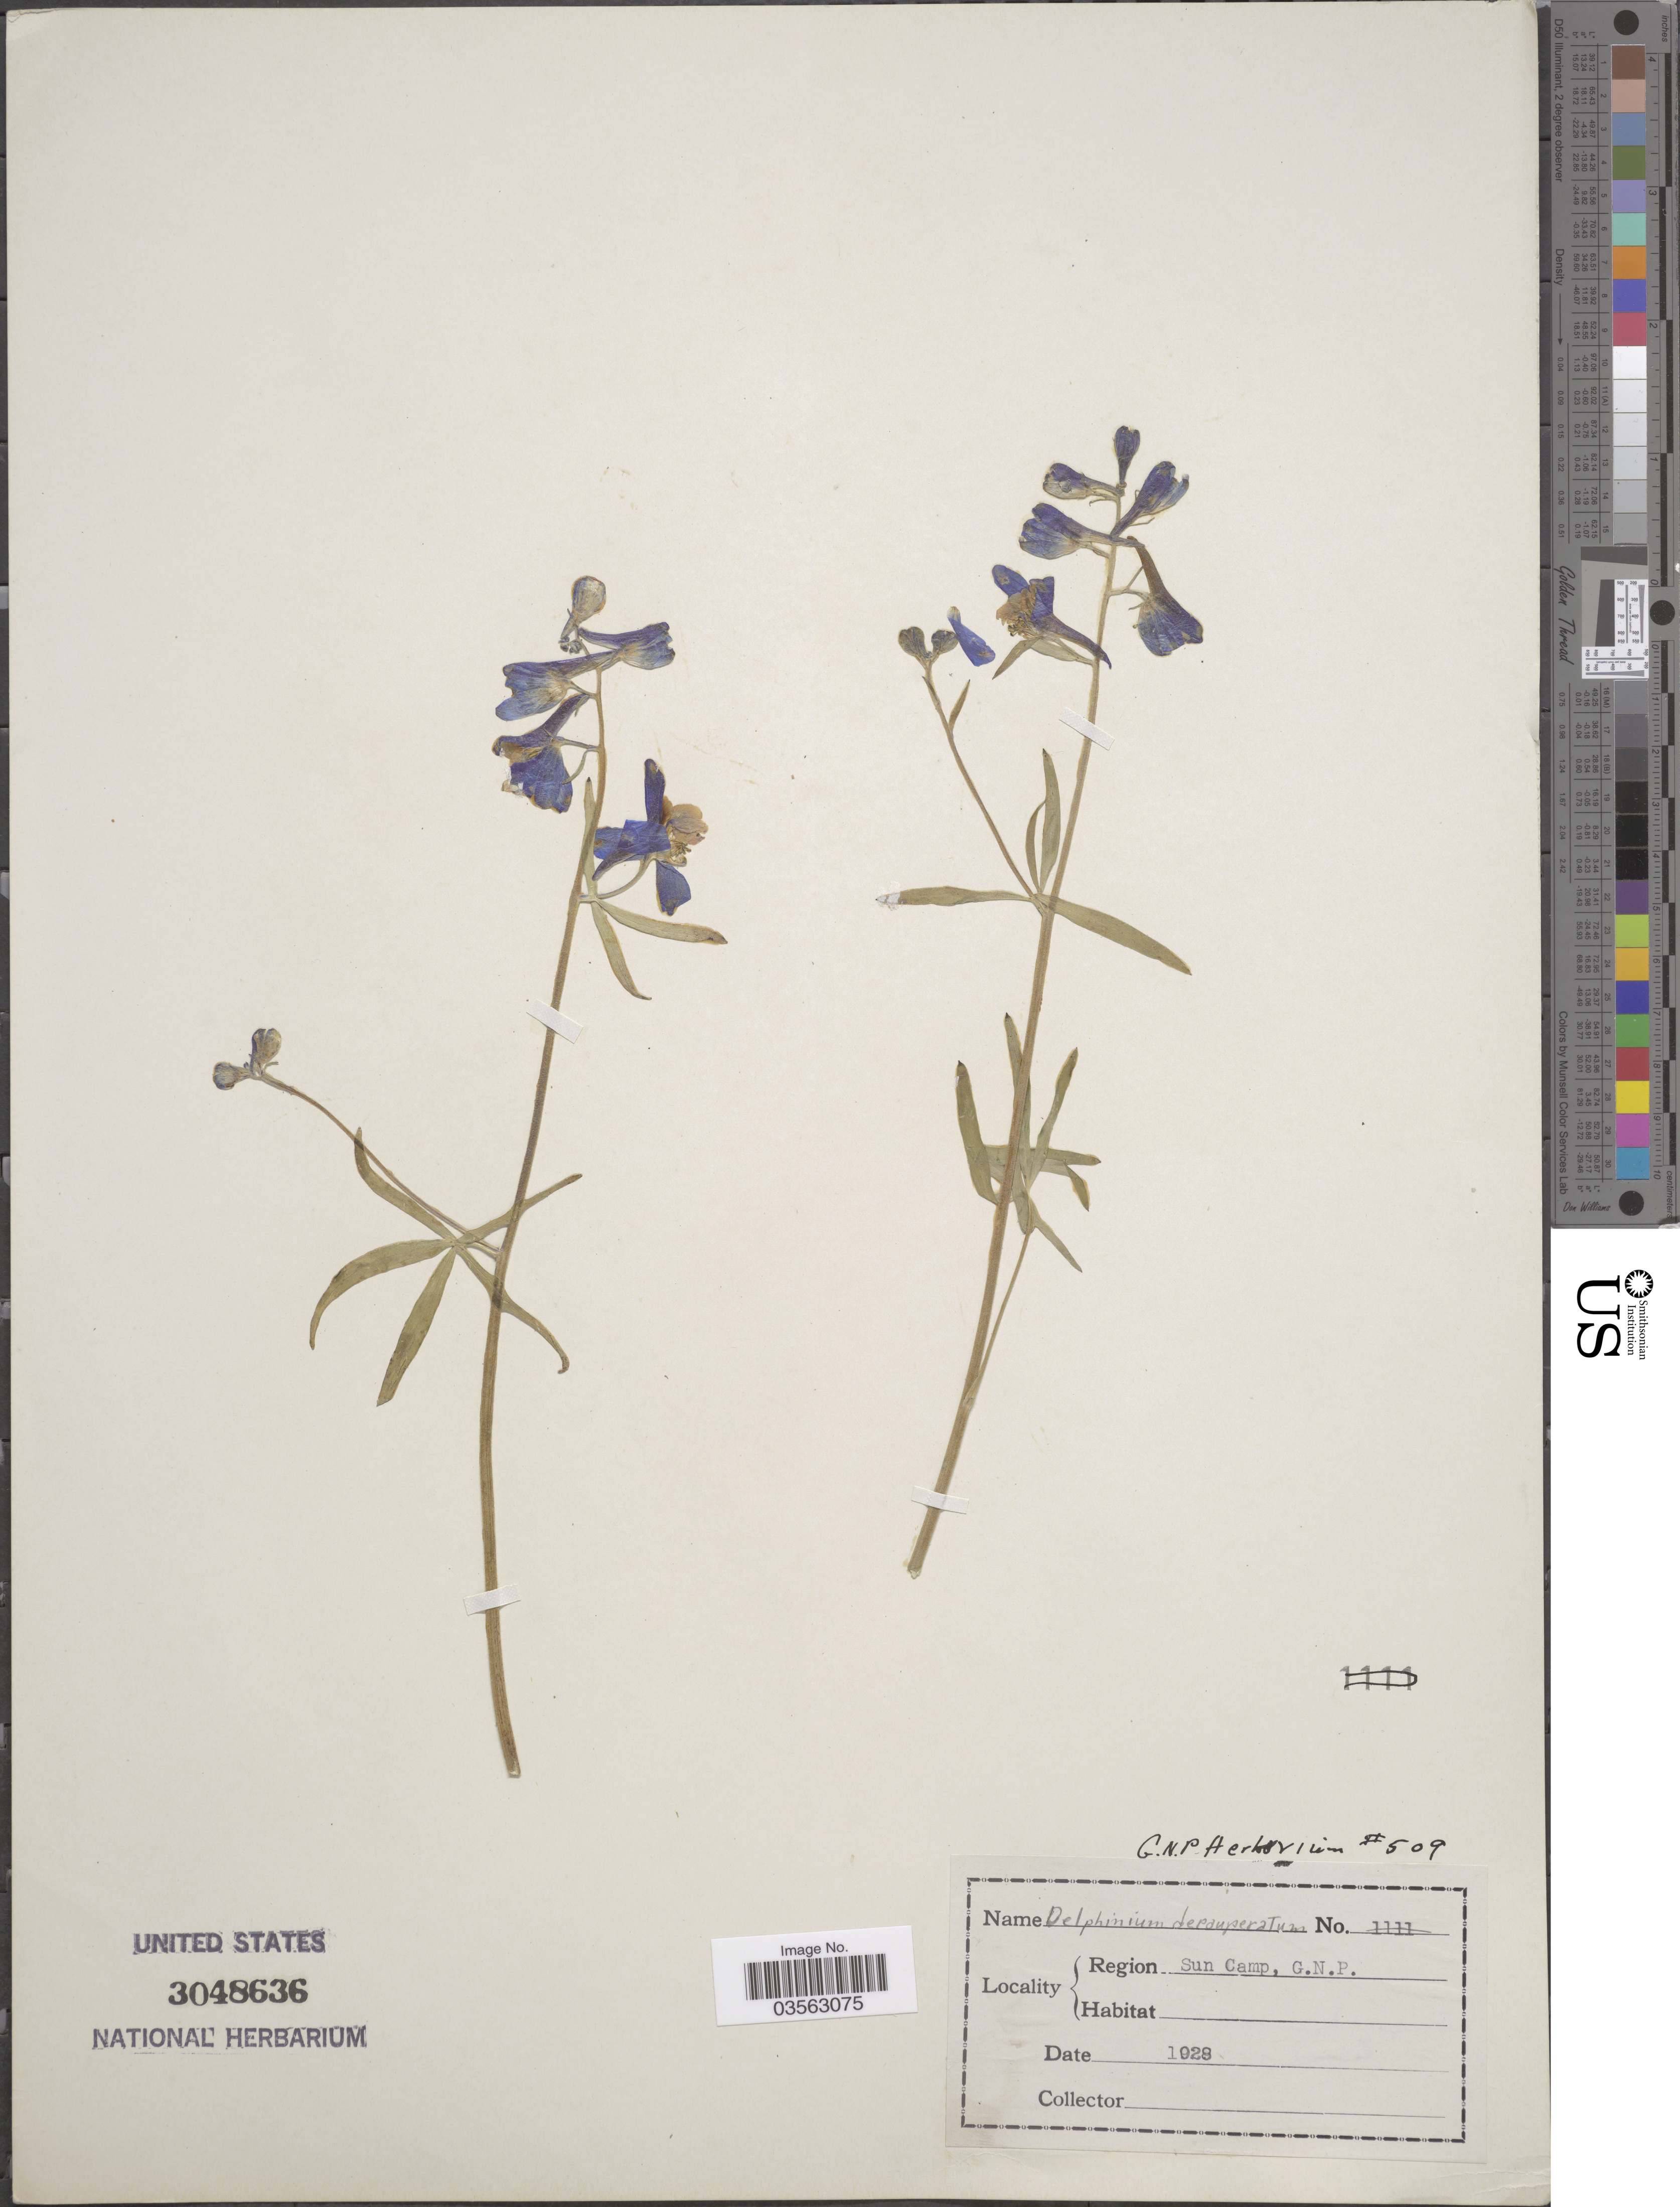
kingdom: Plantae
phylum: Tracheophyta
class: Magnoliopsida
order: Ranunculales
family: Ranunculaceae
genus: Delphinium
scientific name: Delphinium depauperatum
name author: Nutt.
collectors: ex herb. G. N. P.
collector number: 509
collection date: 1928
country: United States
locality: Region Sun Camp, G.N.P.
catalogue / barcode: US 3048636